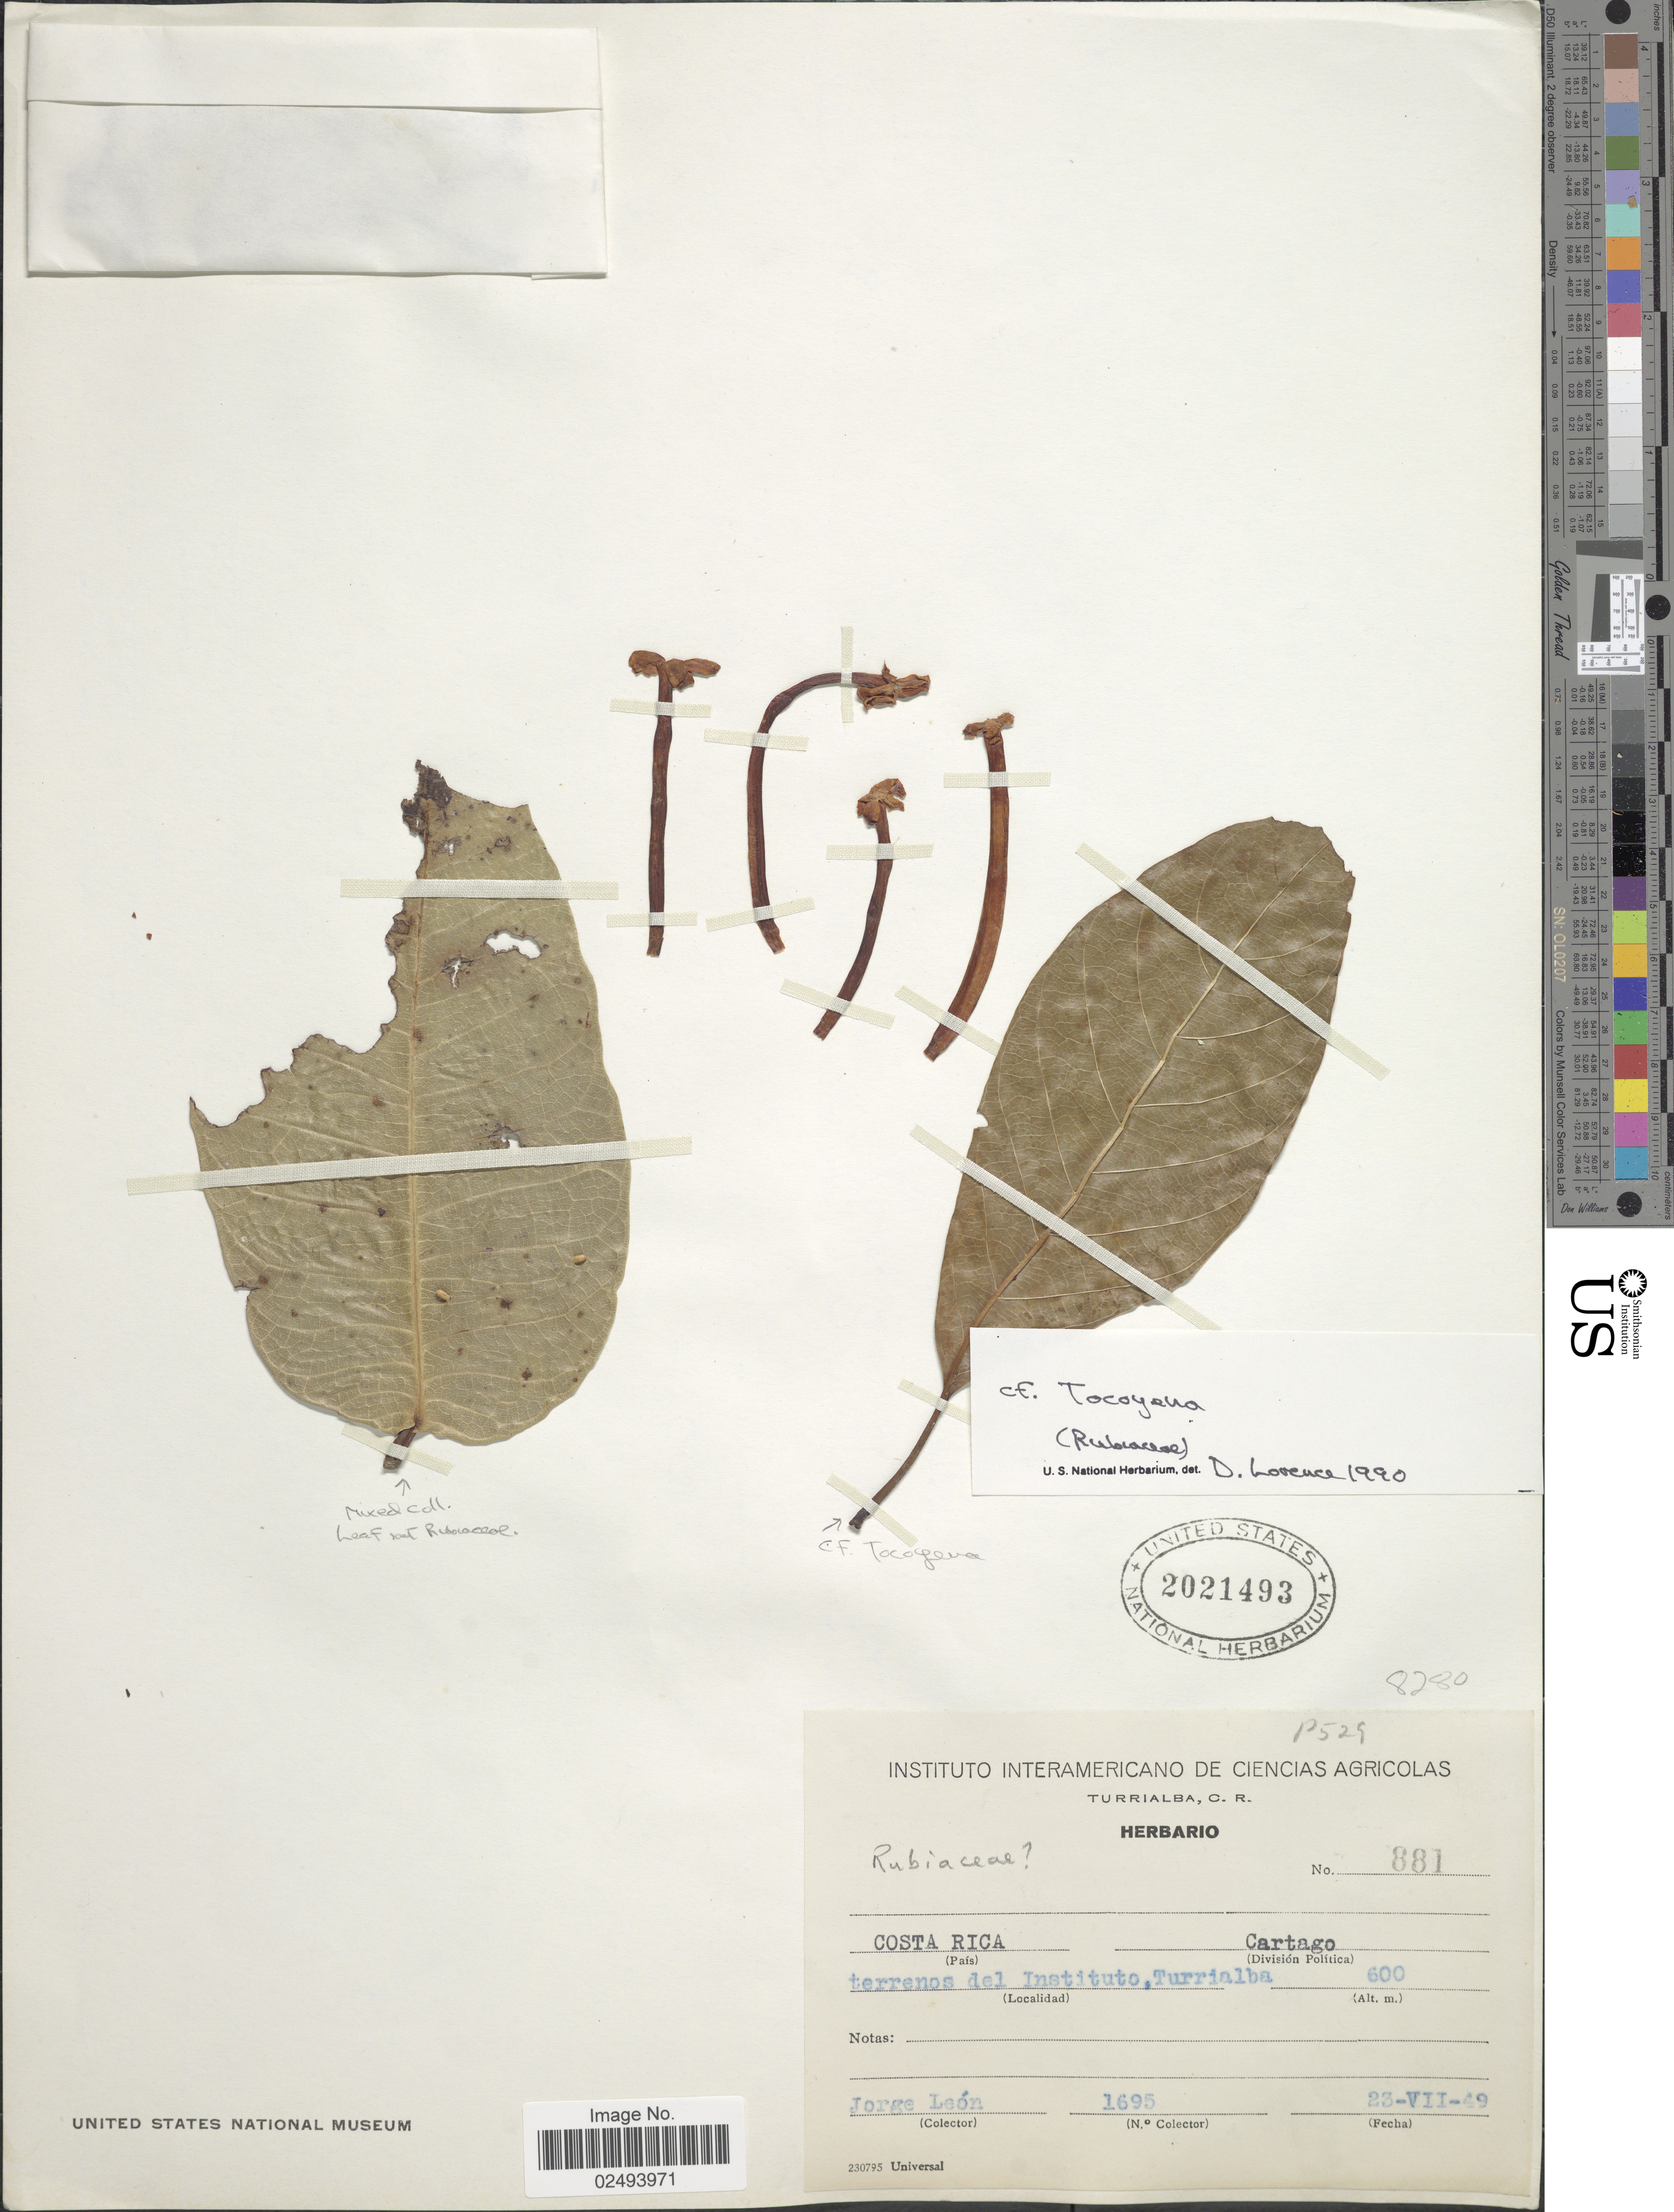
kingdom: Plantae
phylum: Tracheophyta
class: Magnoliopsida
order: Gentianales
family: Rubiaceae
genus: Tocoyena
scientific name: Tocoyena sp.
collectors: J. León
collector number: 1695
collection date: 1949-07-23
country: Costa Rica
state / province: Cartago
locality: Terrenos del Instituto, Turrialba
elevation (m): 600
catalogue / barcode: US 2021493